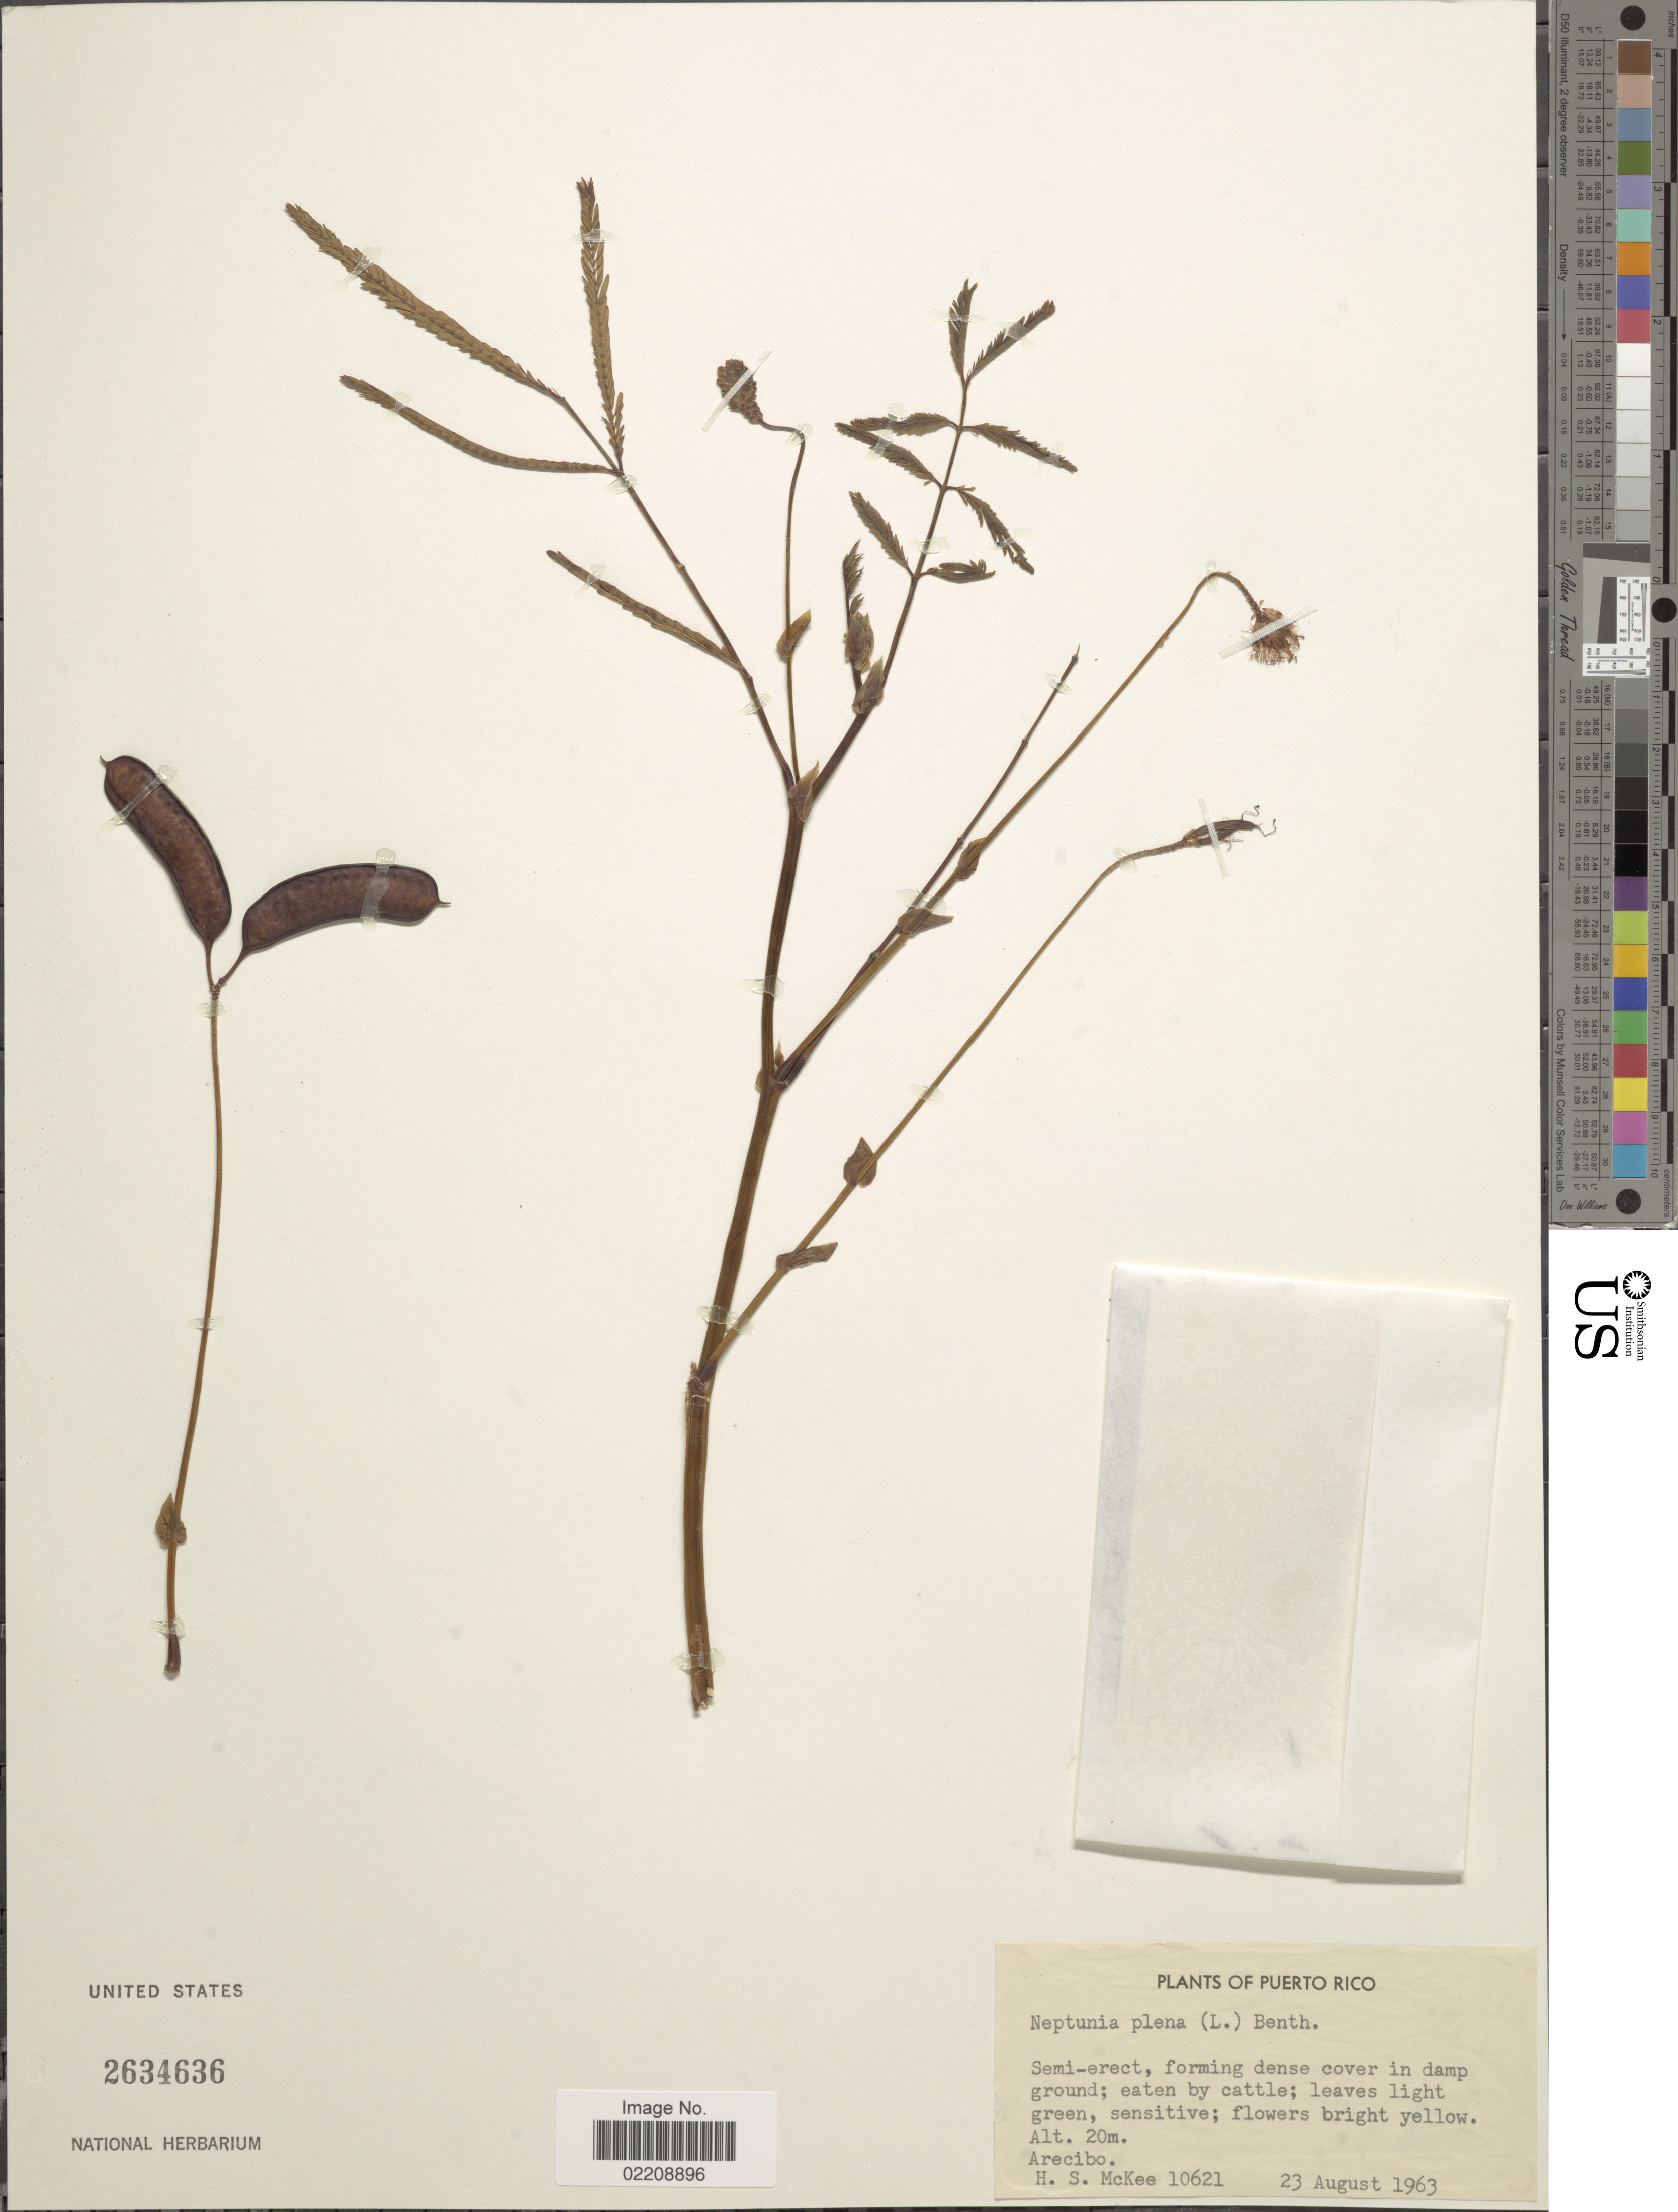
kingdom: Plantae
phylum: Tracheophyta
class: Magnoliopsida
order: Fabales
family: Fabaceae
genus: Neptunia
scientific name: Neptunia plena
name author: (L.) Benth.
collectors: H. S. McKee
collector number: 10621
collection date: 1963-08-23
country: Puerto Rico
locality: Arecibo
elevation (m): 20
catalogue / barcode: US 2634636